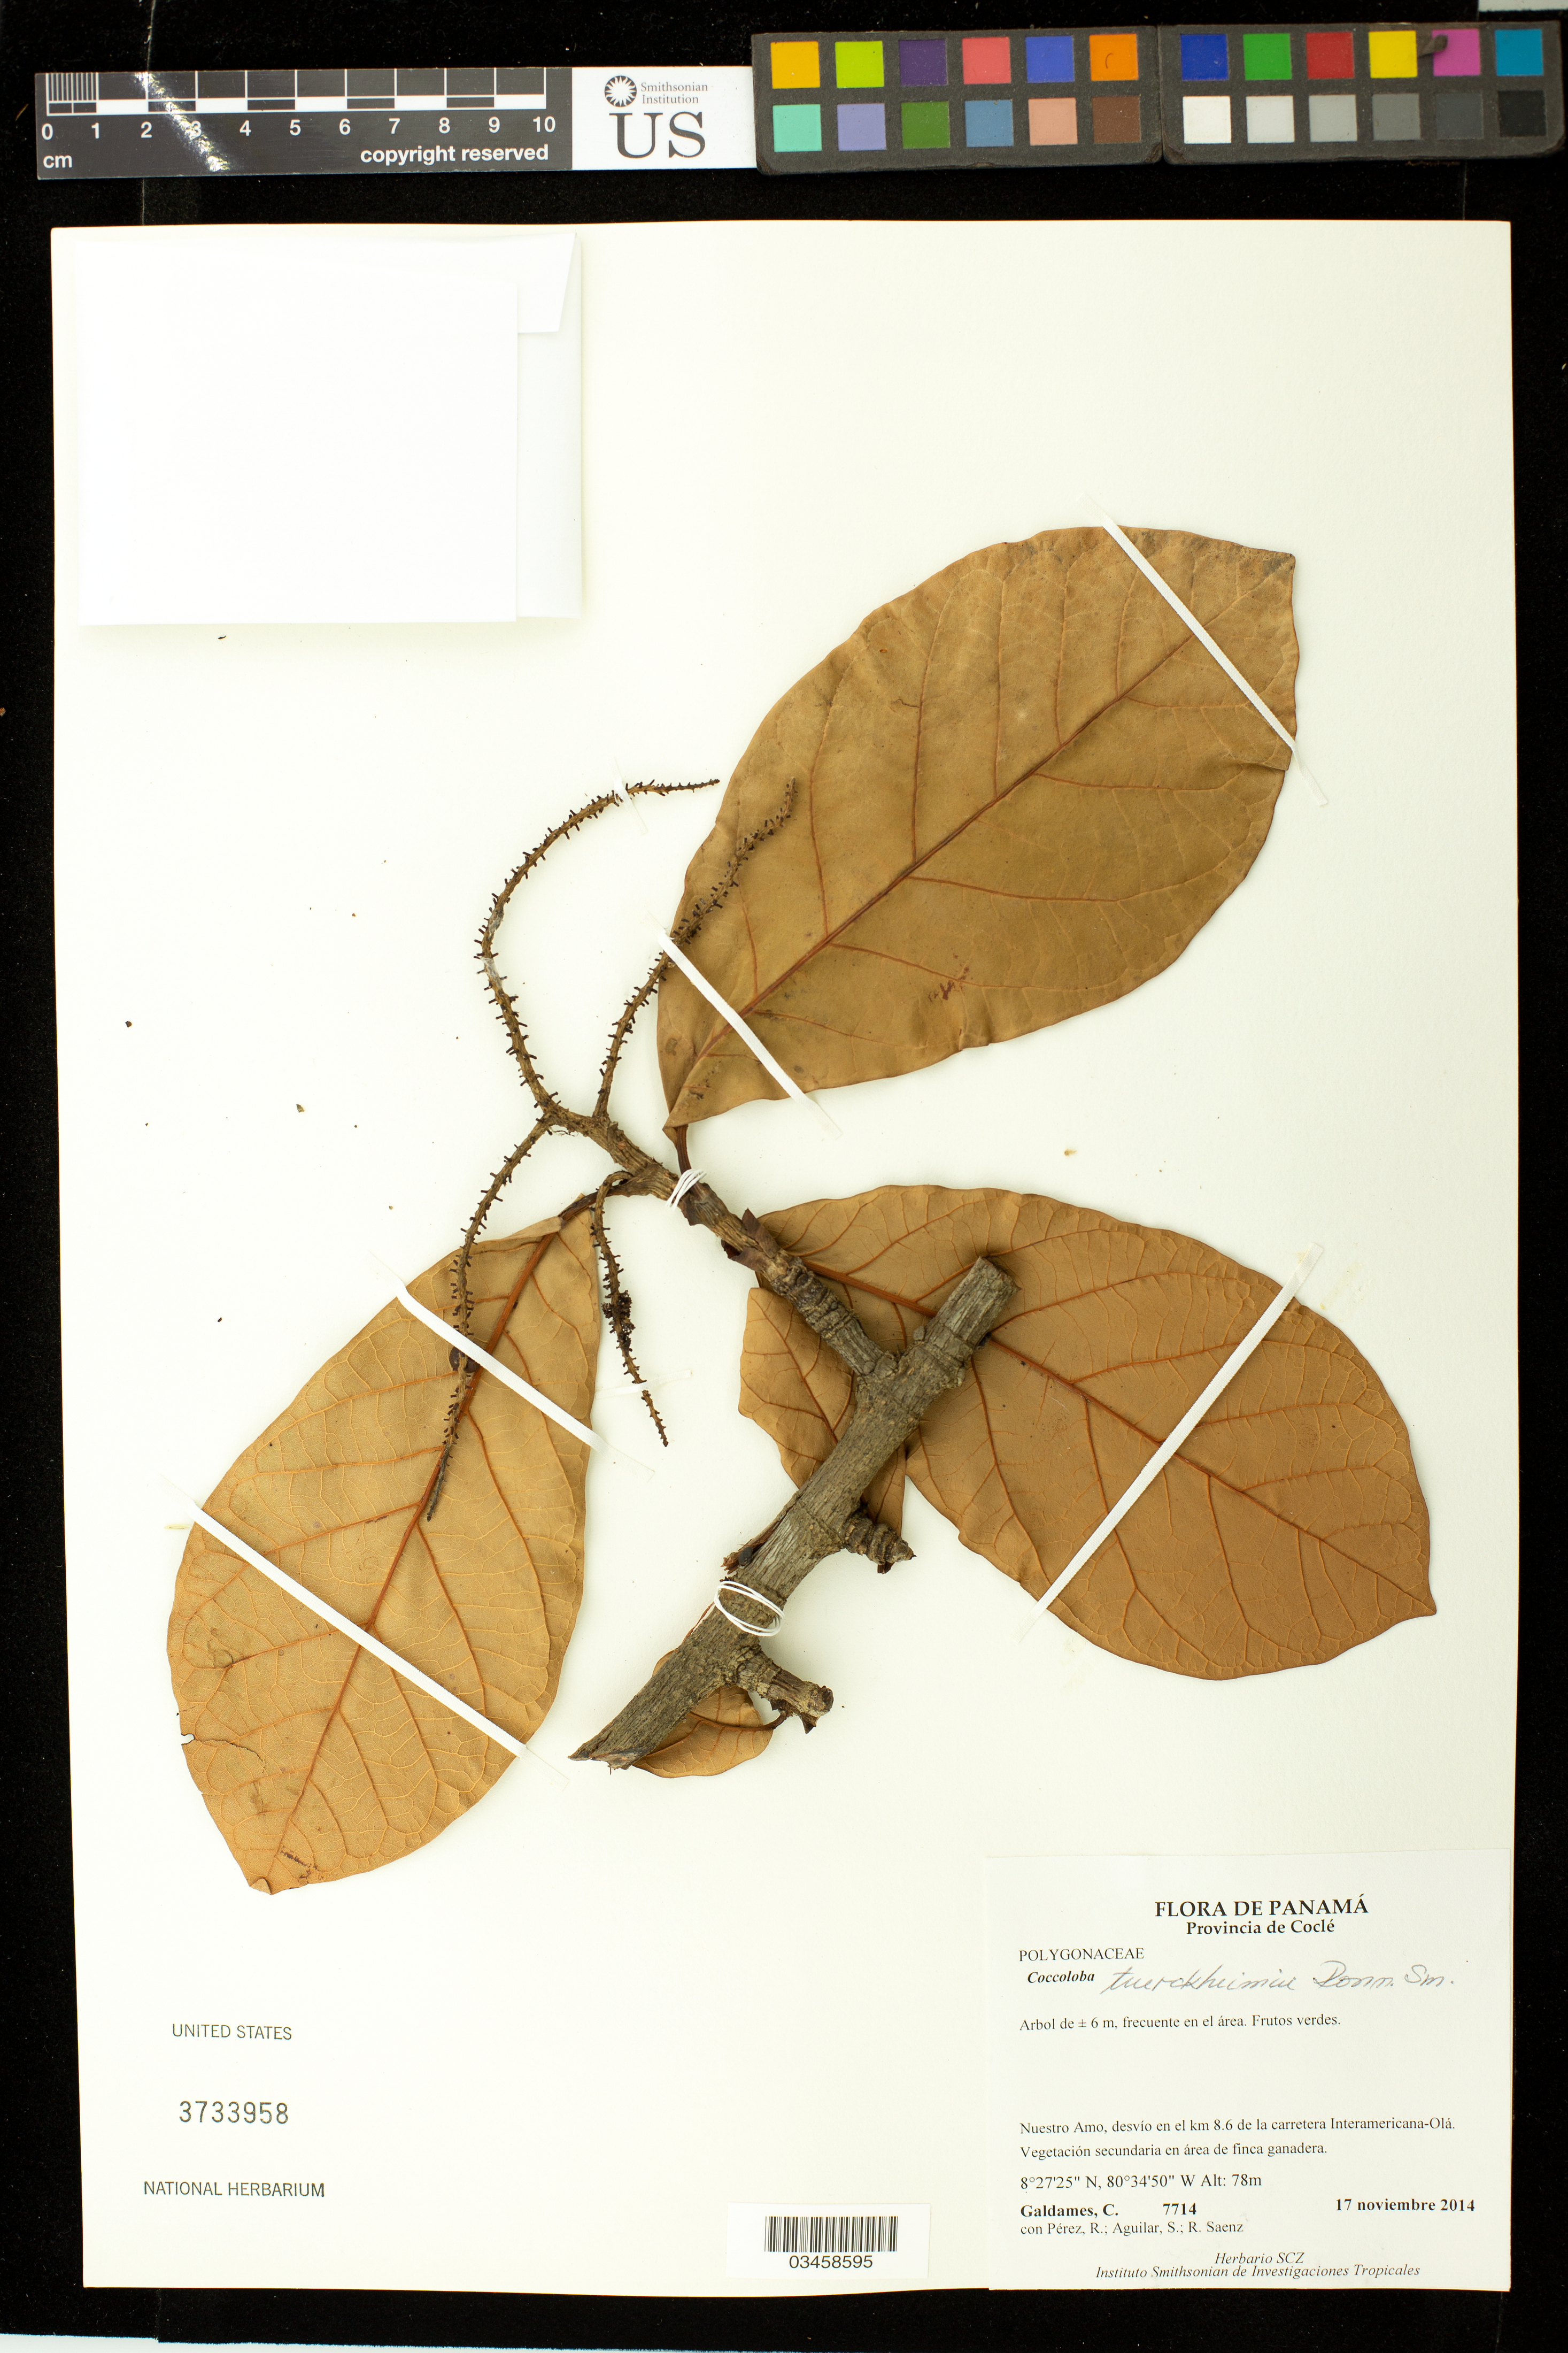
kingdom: Plantae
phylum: Tracheophyta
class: Magnoliopsida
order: Caryophyllales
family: Polygonaceae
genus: Coccoloba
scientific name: Coccoloba tuerckheimii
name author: Donn. Sm.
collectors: C. Galdames, R. Perez, S. Aguilar & R. Saenz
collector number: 7714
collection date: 2014-11-17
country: Panama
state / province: Coclé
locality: Nuestro Amo, desvío en el km 8.6 de la carretera Interamericana-Olá.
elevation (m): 78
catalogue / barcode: US 3733958